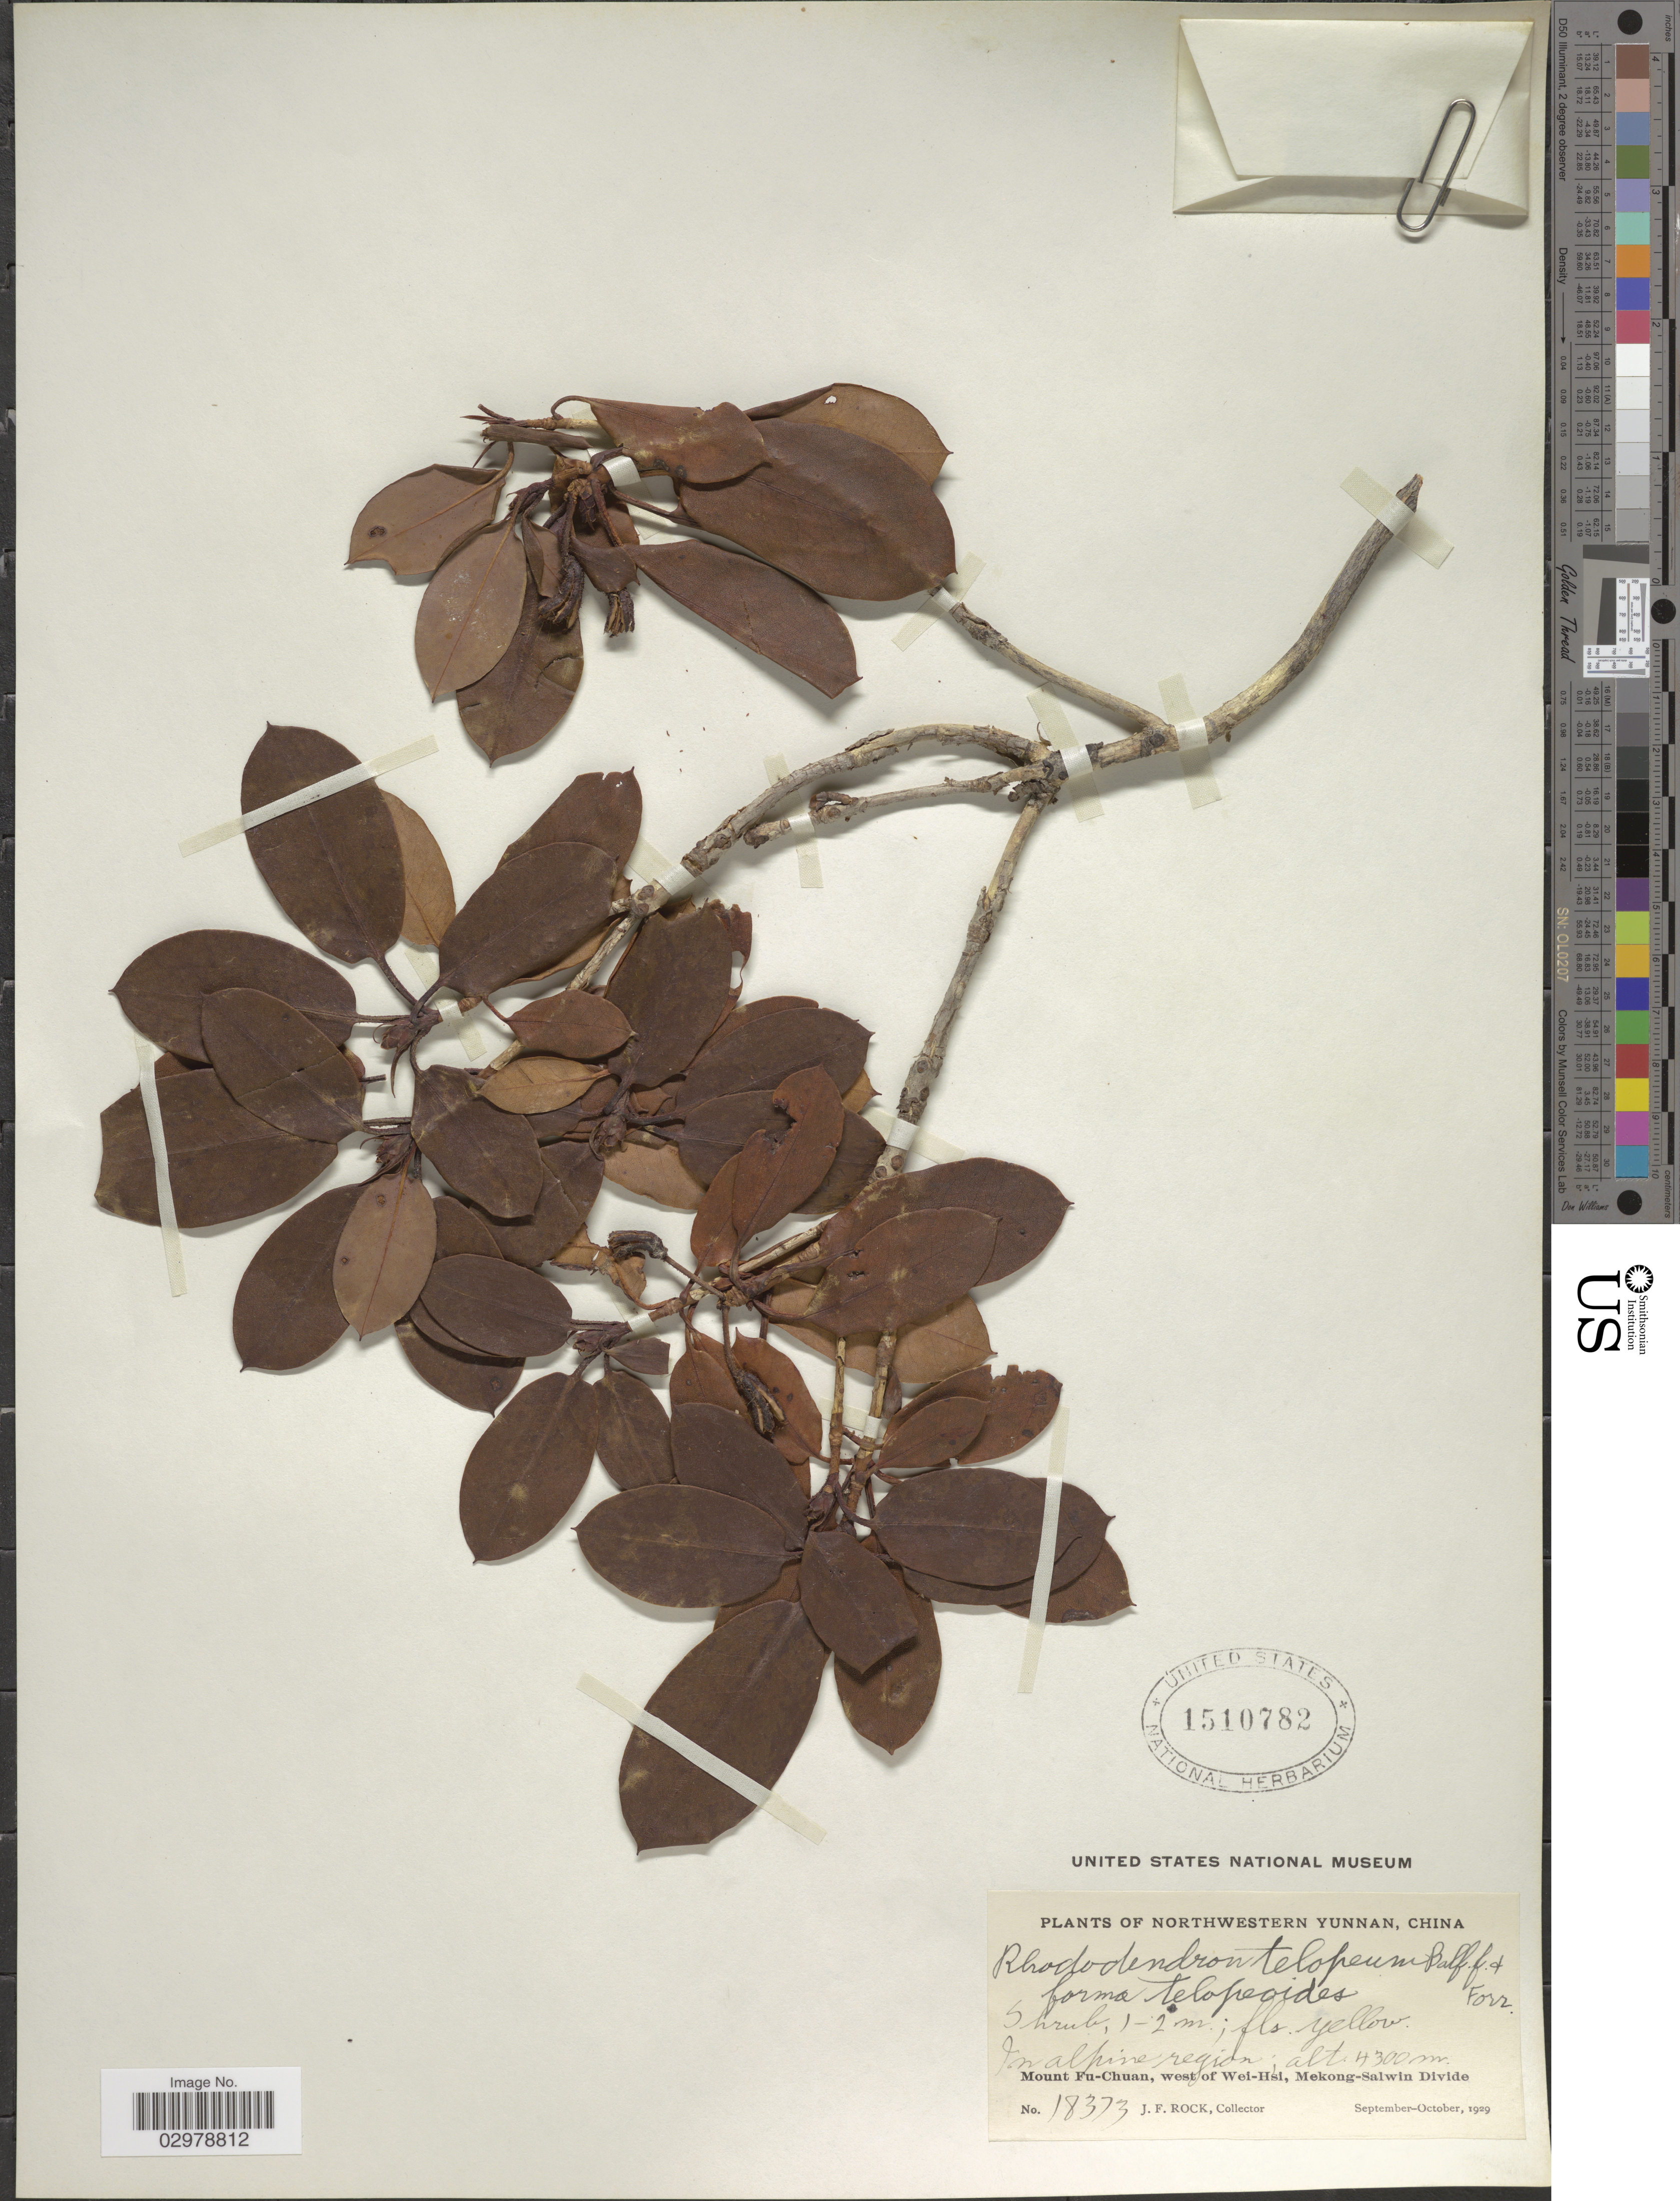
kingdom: Plantae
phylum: Tracheophyta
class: Magnoliopsida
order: Ericales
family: Ericaceae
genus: Rhododendron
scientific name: Rhododendron telopeum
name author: Balf. f. & Forrest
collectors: J. Rock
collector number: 18373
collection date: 1929-09/1929-10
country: China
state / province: Yunnan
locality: In alpine region. Northwestern Yunnan. Mount Fu-Chuan, west of Wei-Hsi, Mekong-Salwin Divide.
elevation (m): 4300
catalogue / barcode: US 1510782